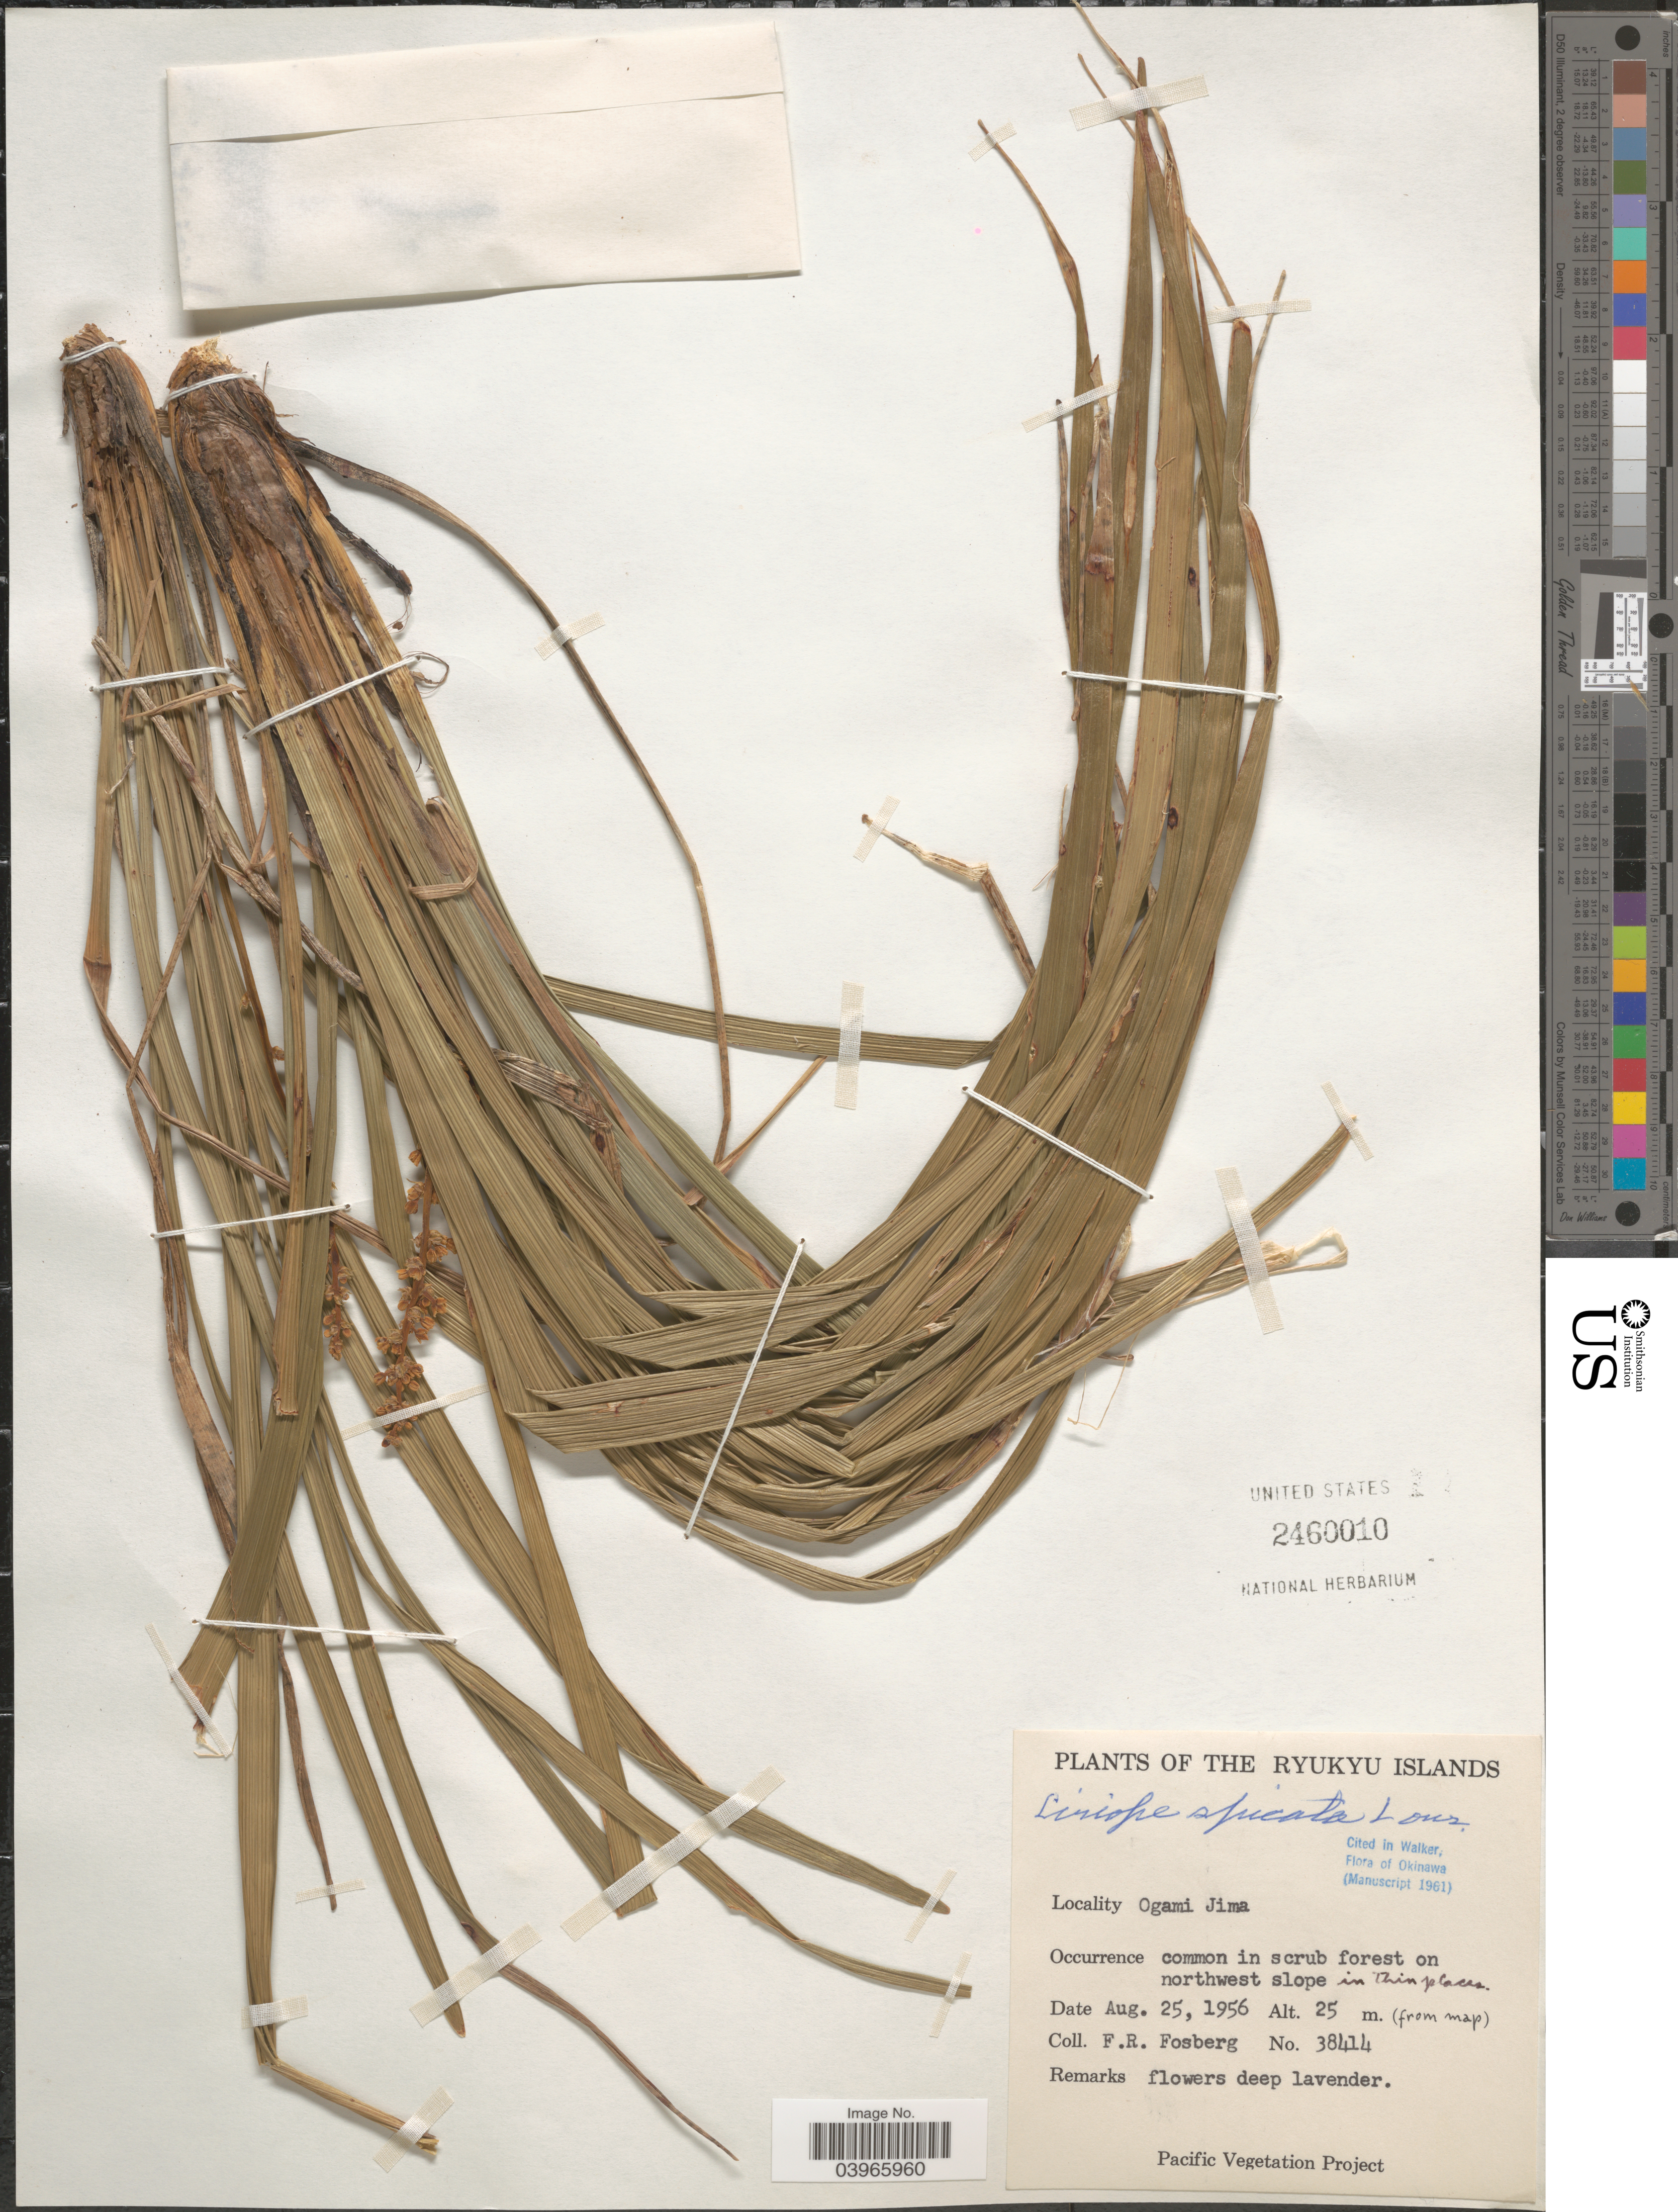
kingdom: Plantae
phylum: Tracheophyta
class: Liliopsida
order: Asparagales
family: Asparagaceae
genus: Liriope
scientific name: Liriope spicata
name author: Lour.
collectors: F. R. Fosberg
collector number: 38414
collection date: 1956-08-25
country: Japan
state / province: Okinawa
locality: The Ryukyu Islands. Ogami Jima. On northwest slope.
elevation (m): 25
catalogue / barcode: US 2460010